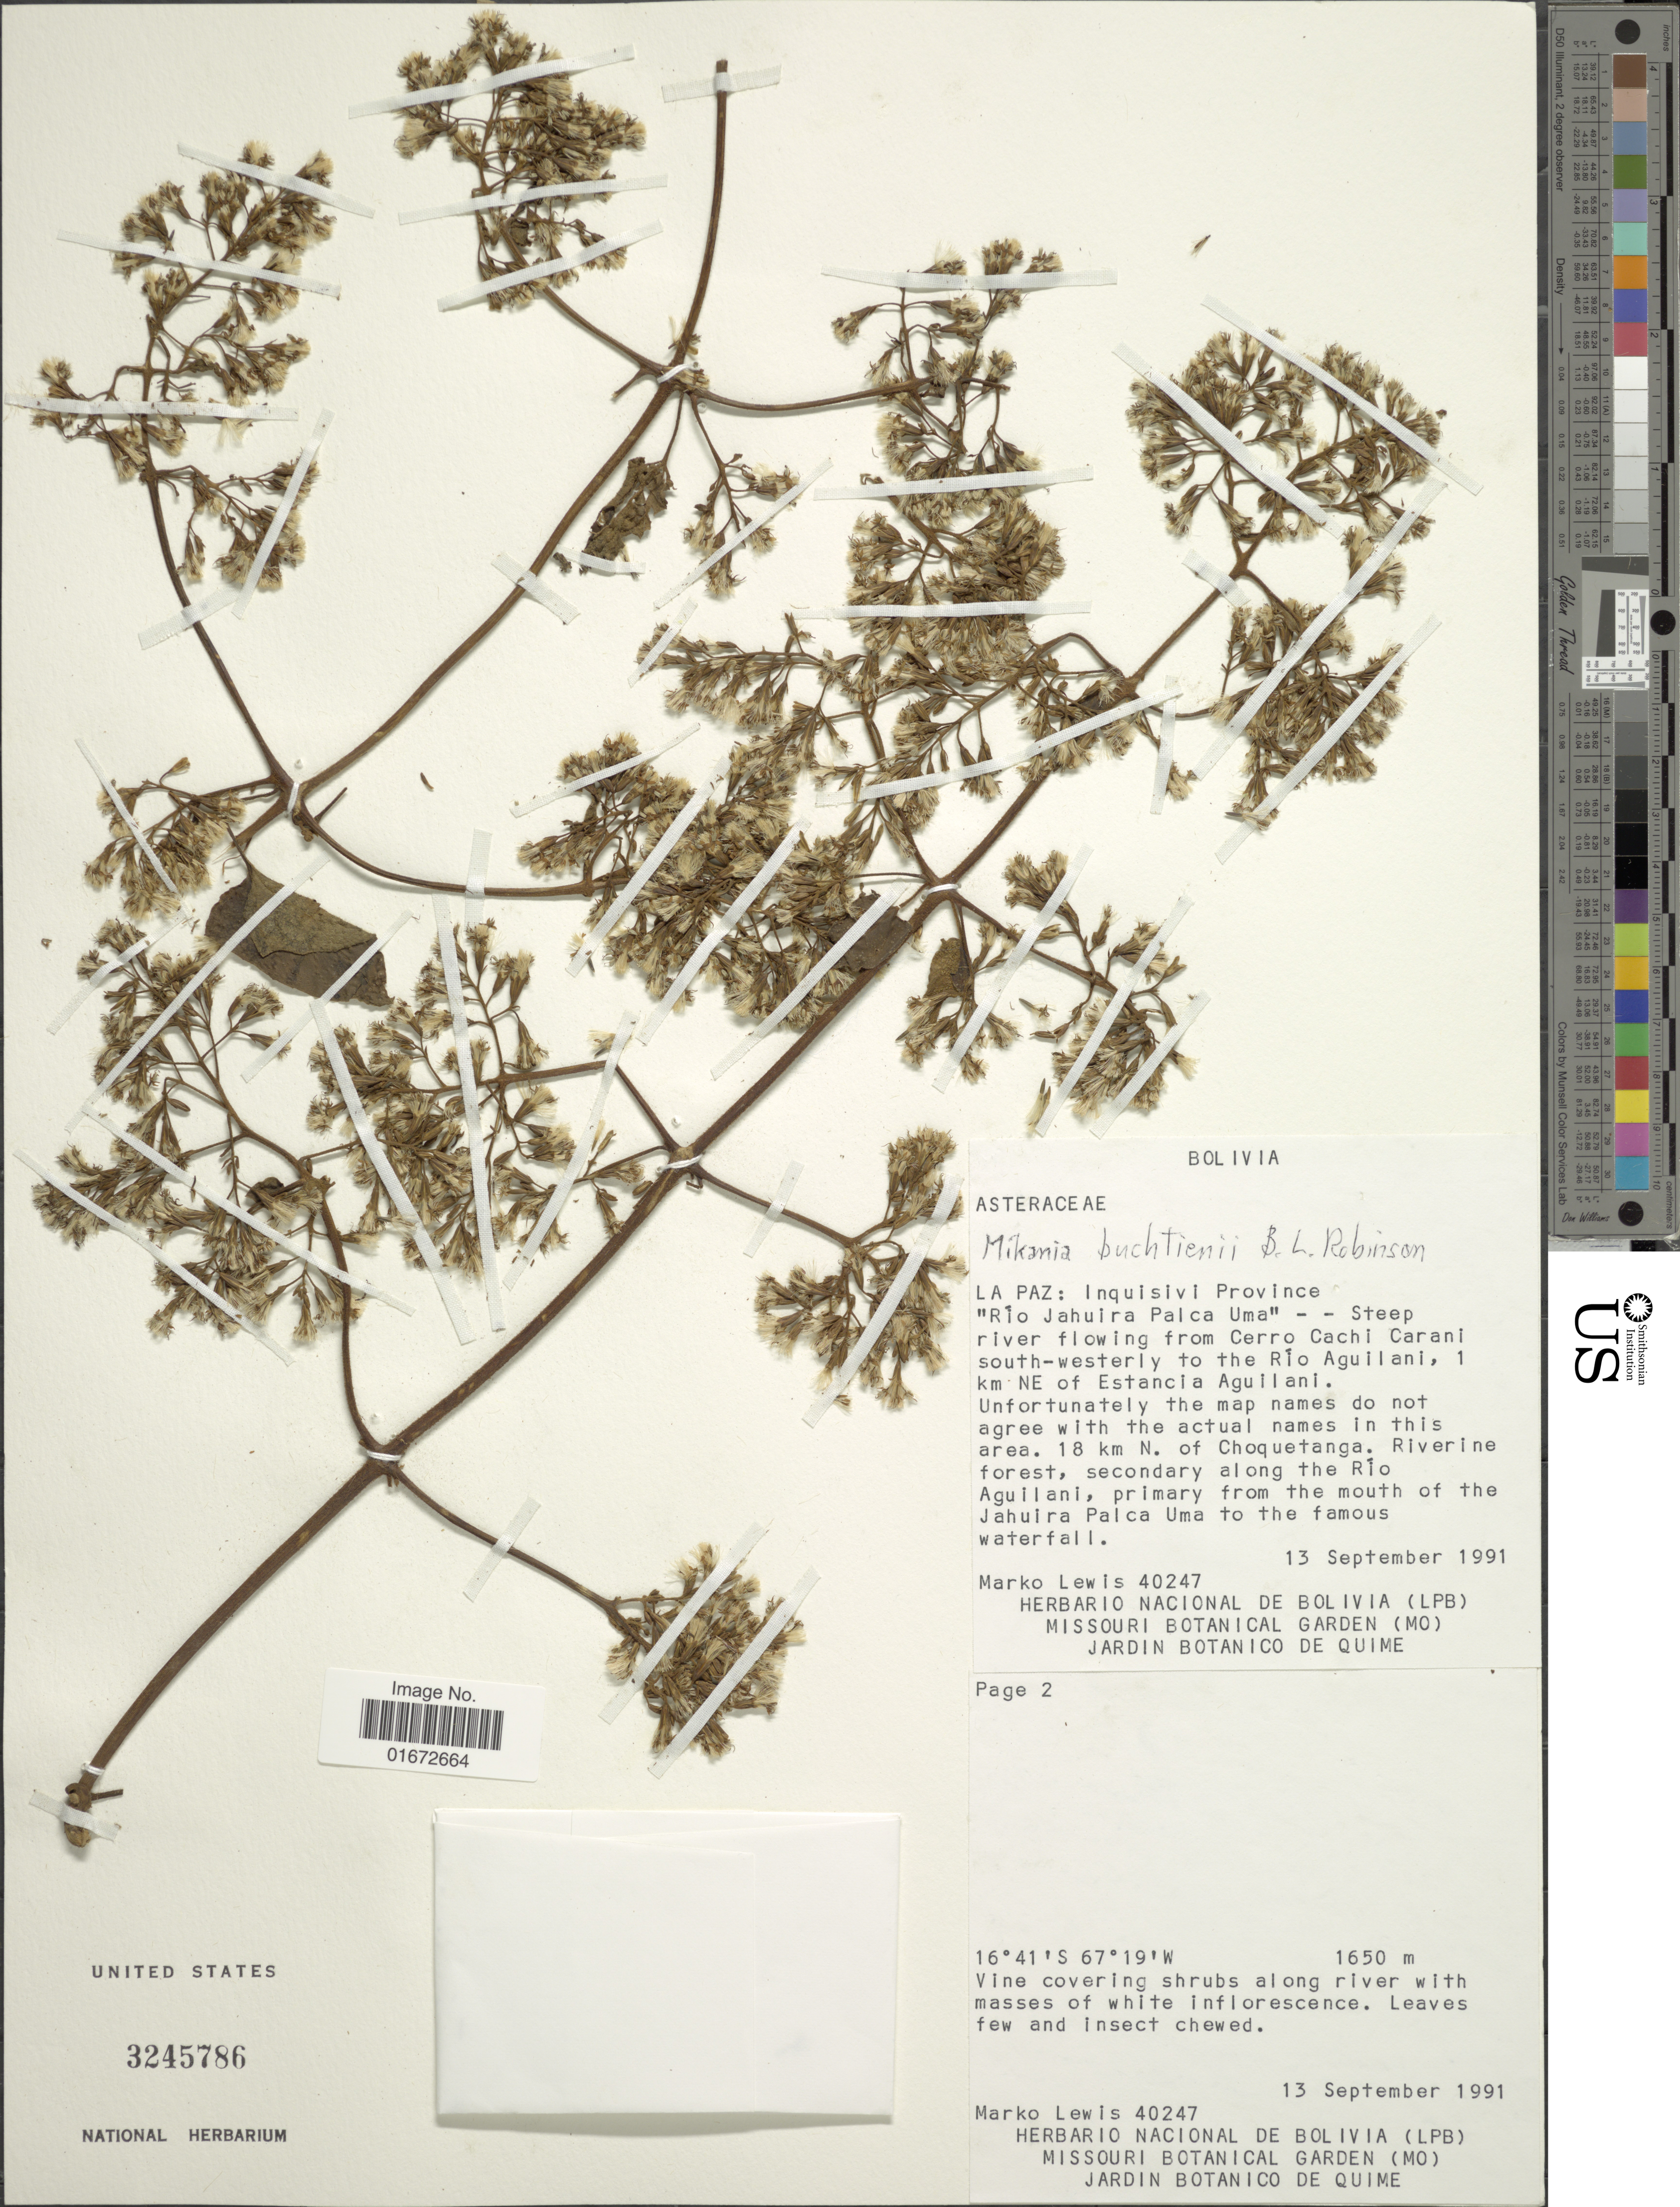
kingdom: Plantae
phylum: Tracheophyta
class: Magnoliopsida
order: Asterales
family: Asteraceae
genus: Mikania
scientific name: Mikania buchtienii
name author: B.L. Rob.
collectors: M. A. Lewis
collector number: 40247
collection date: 1991-09-13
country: Bolivia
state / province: La Paz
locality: La Paz: Inquisivi Province. "Rio Jahuira Palca Uma" -- Steep river flowing from Cerro Cachi Carani south-westerly to the Rio Aguilani, 1 km NE of Estancia Aguilani. 18 km N. of Choquetanga. Riverine forest, secondary along the Rio Aguilani, primary from the mouth of the Jahuira Palca Uma to the famous waterfall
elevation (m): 1650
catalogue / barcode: US 3245786